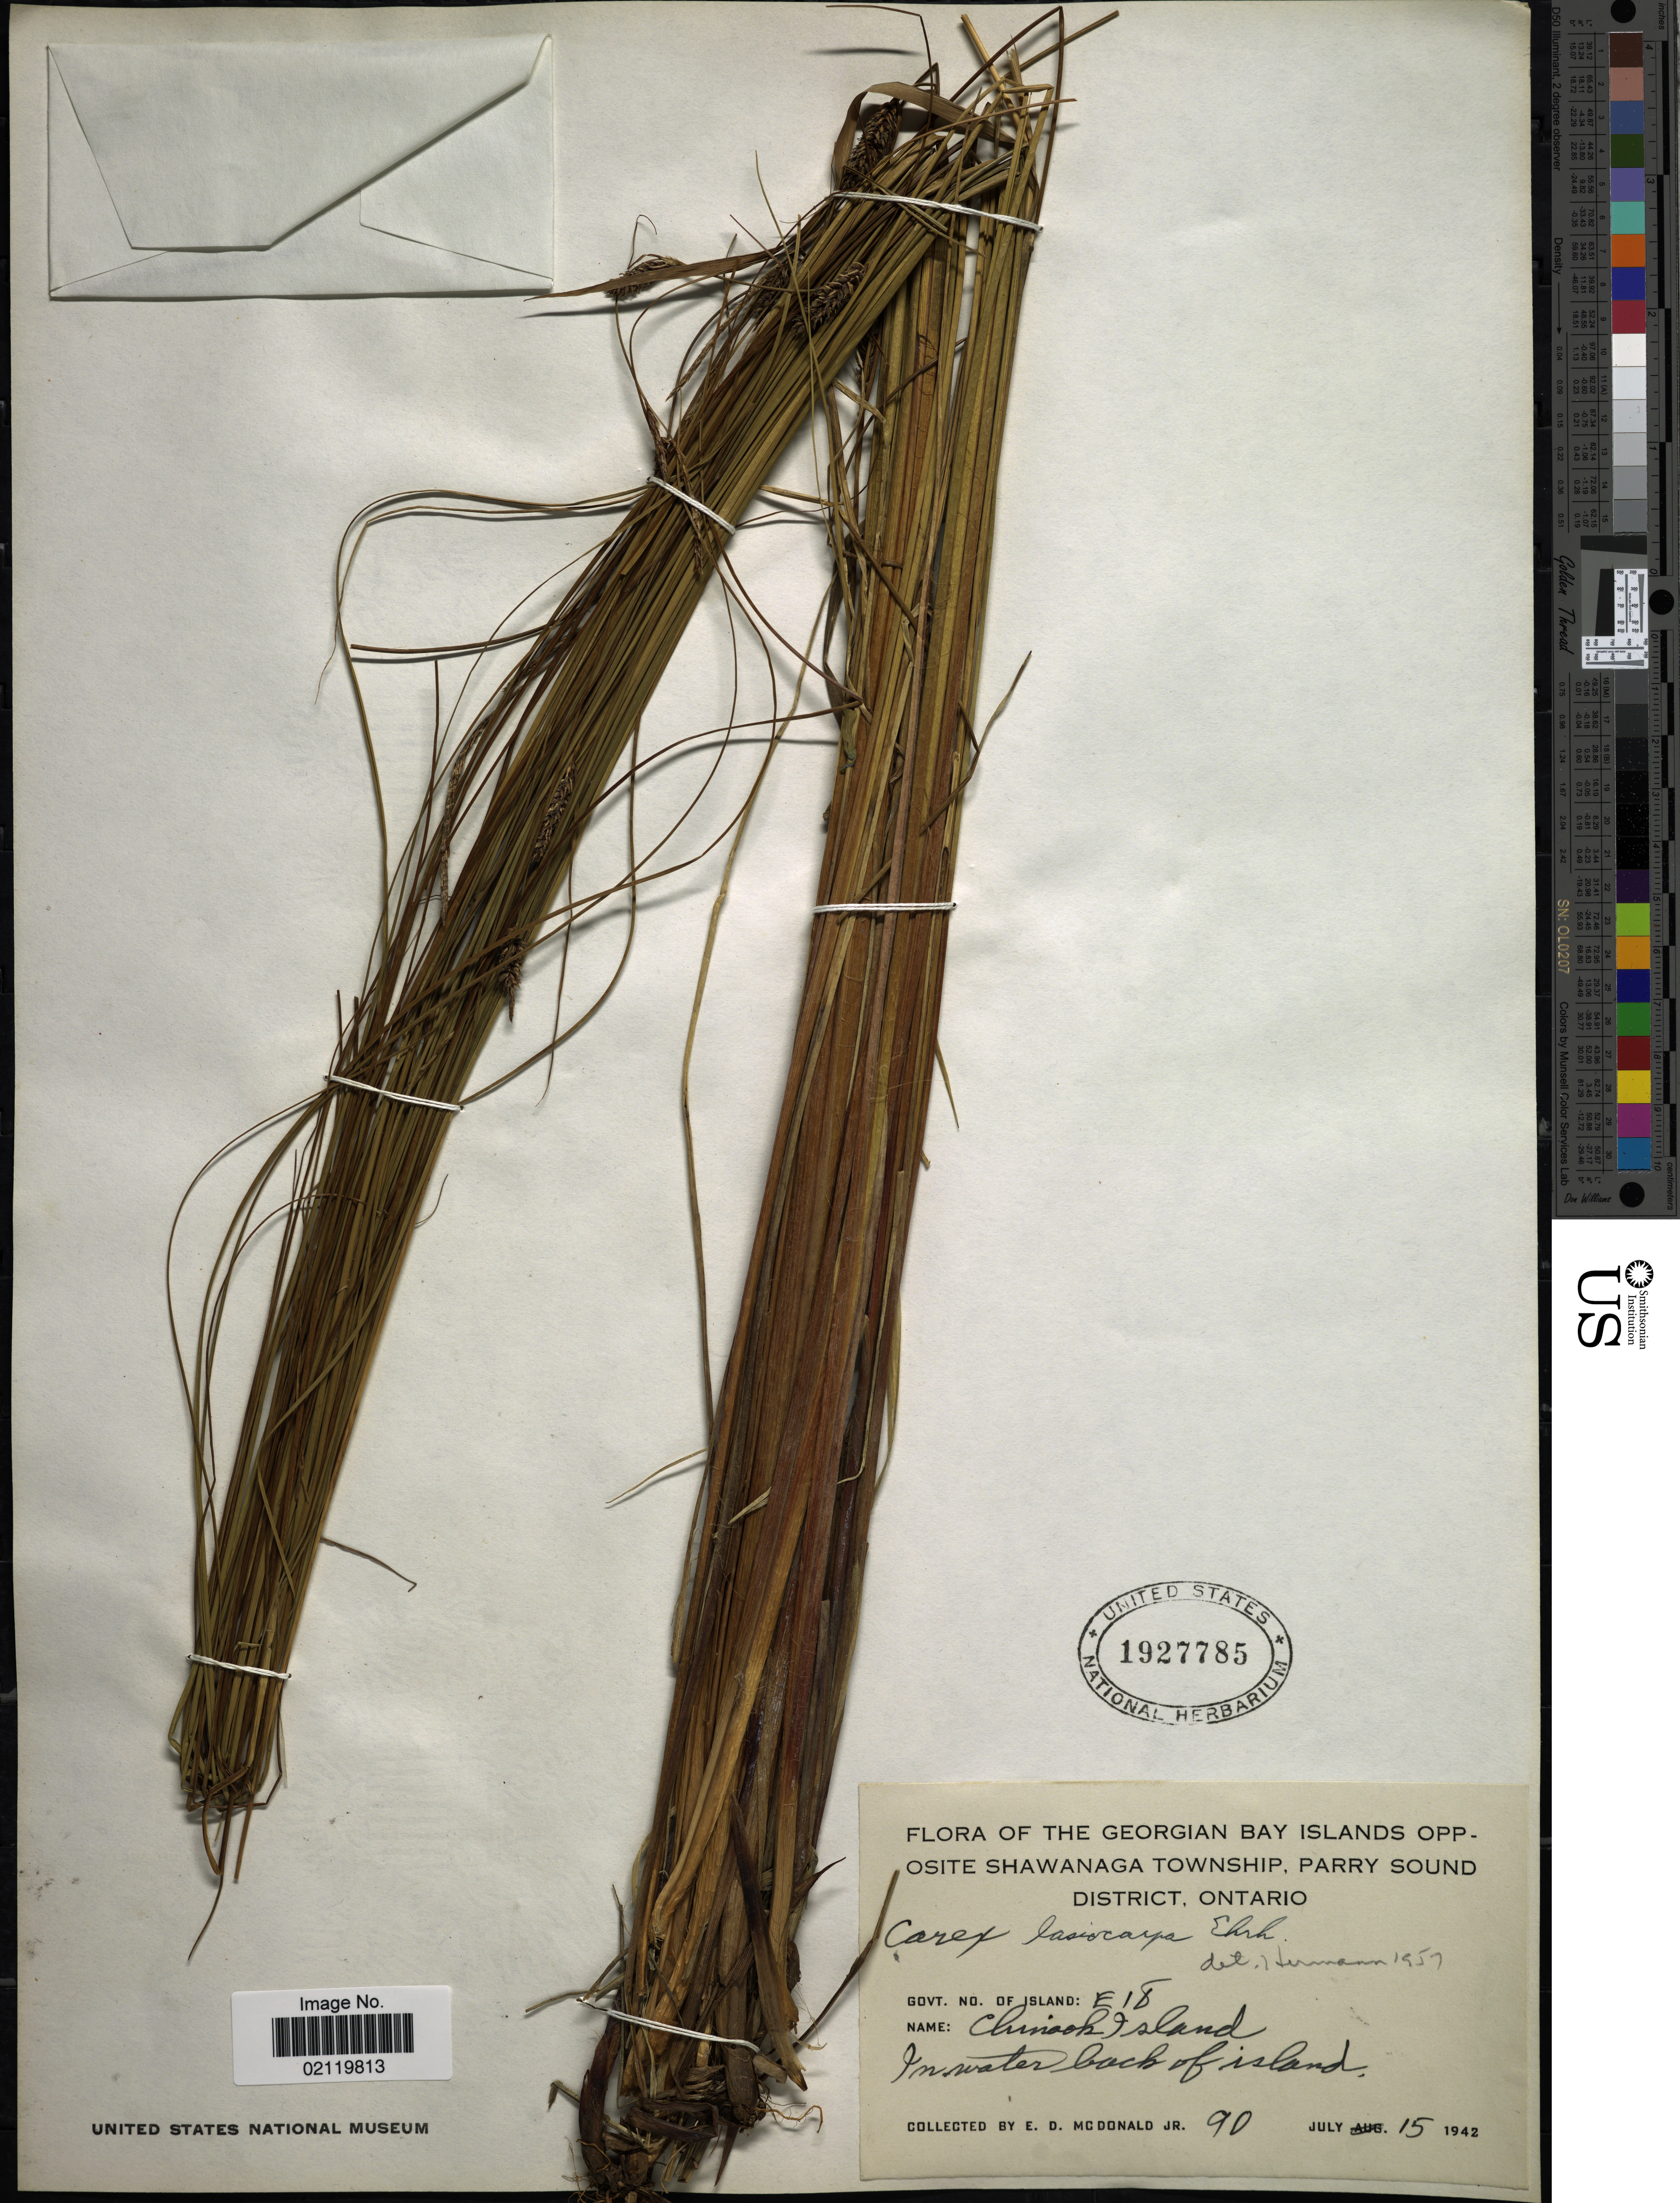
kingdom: Plantae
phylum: Tracheophyta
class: Liliopsida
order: Poales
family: Cyperaceae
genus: Carex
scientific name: Carex lasiocarpa var. americana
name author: Fernald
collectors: E. D. McDonald Jr.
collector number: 90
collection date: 1942-07-15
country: Canada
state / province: Ontario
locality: Georgian Bay Islands opposite Shawanaga Township, Parry Sound District. Govt. no. of Island: E 18. Chinook Island. In water back of island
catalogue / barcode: US 1927785